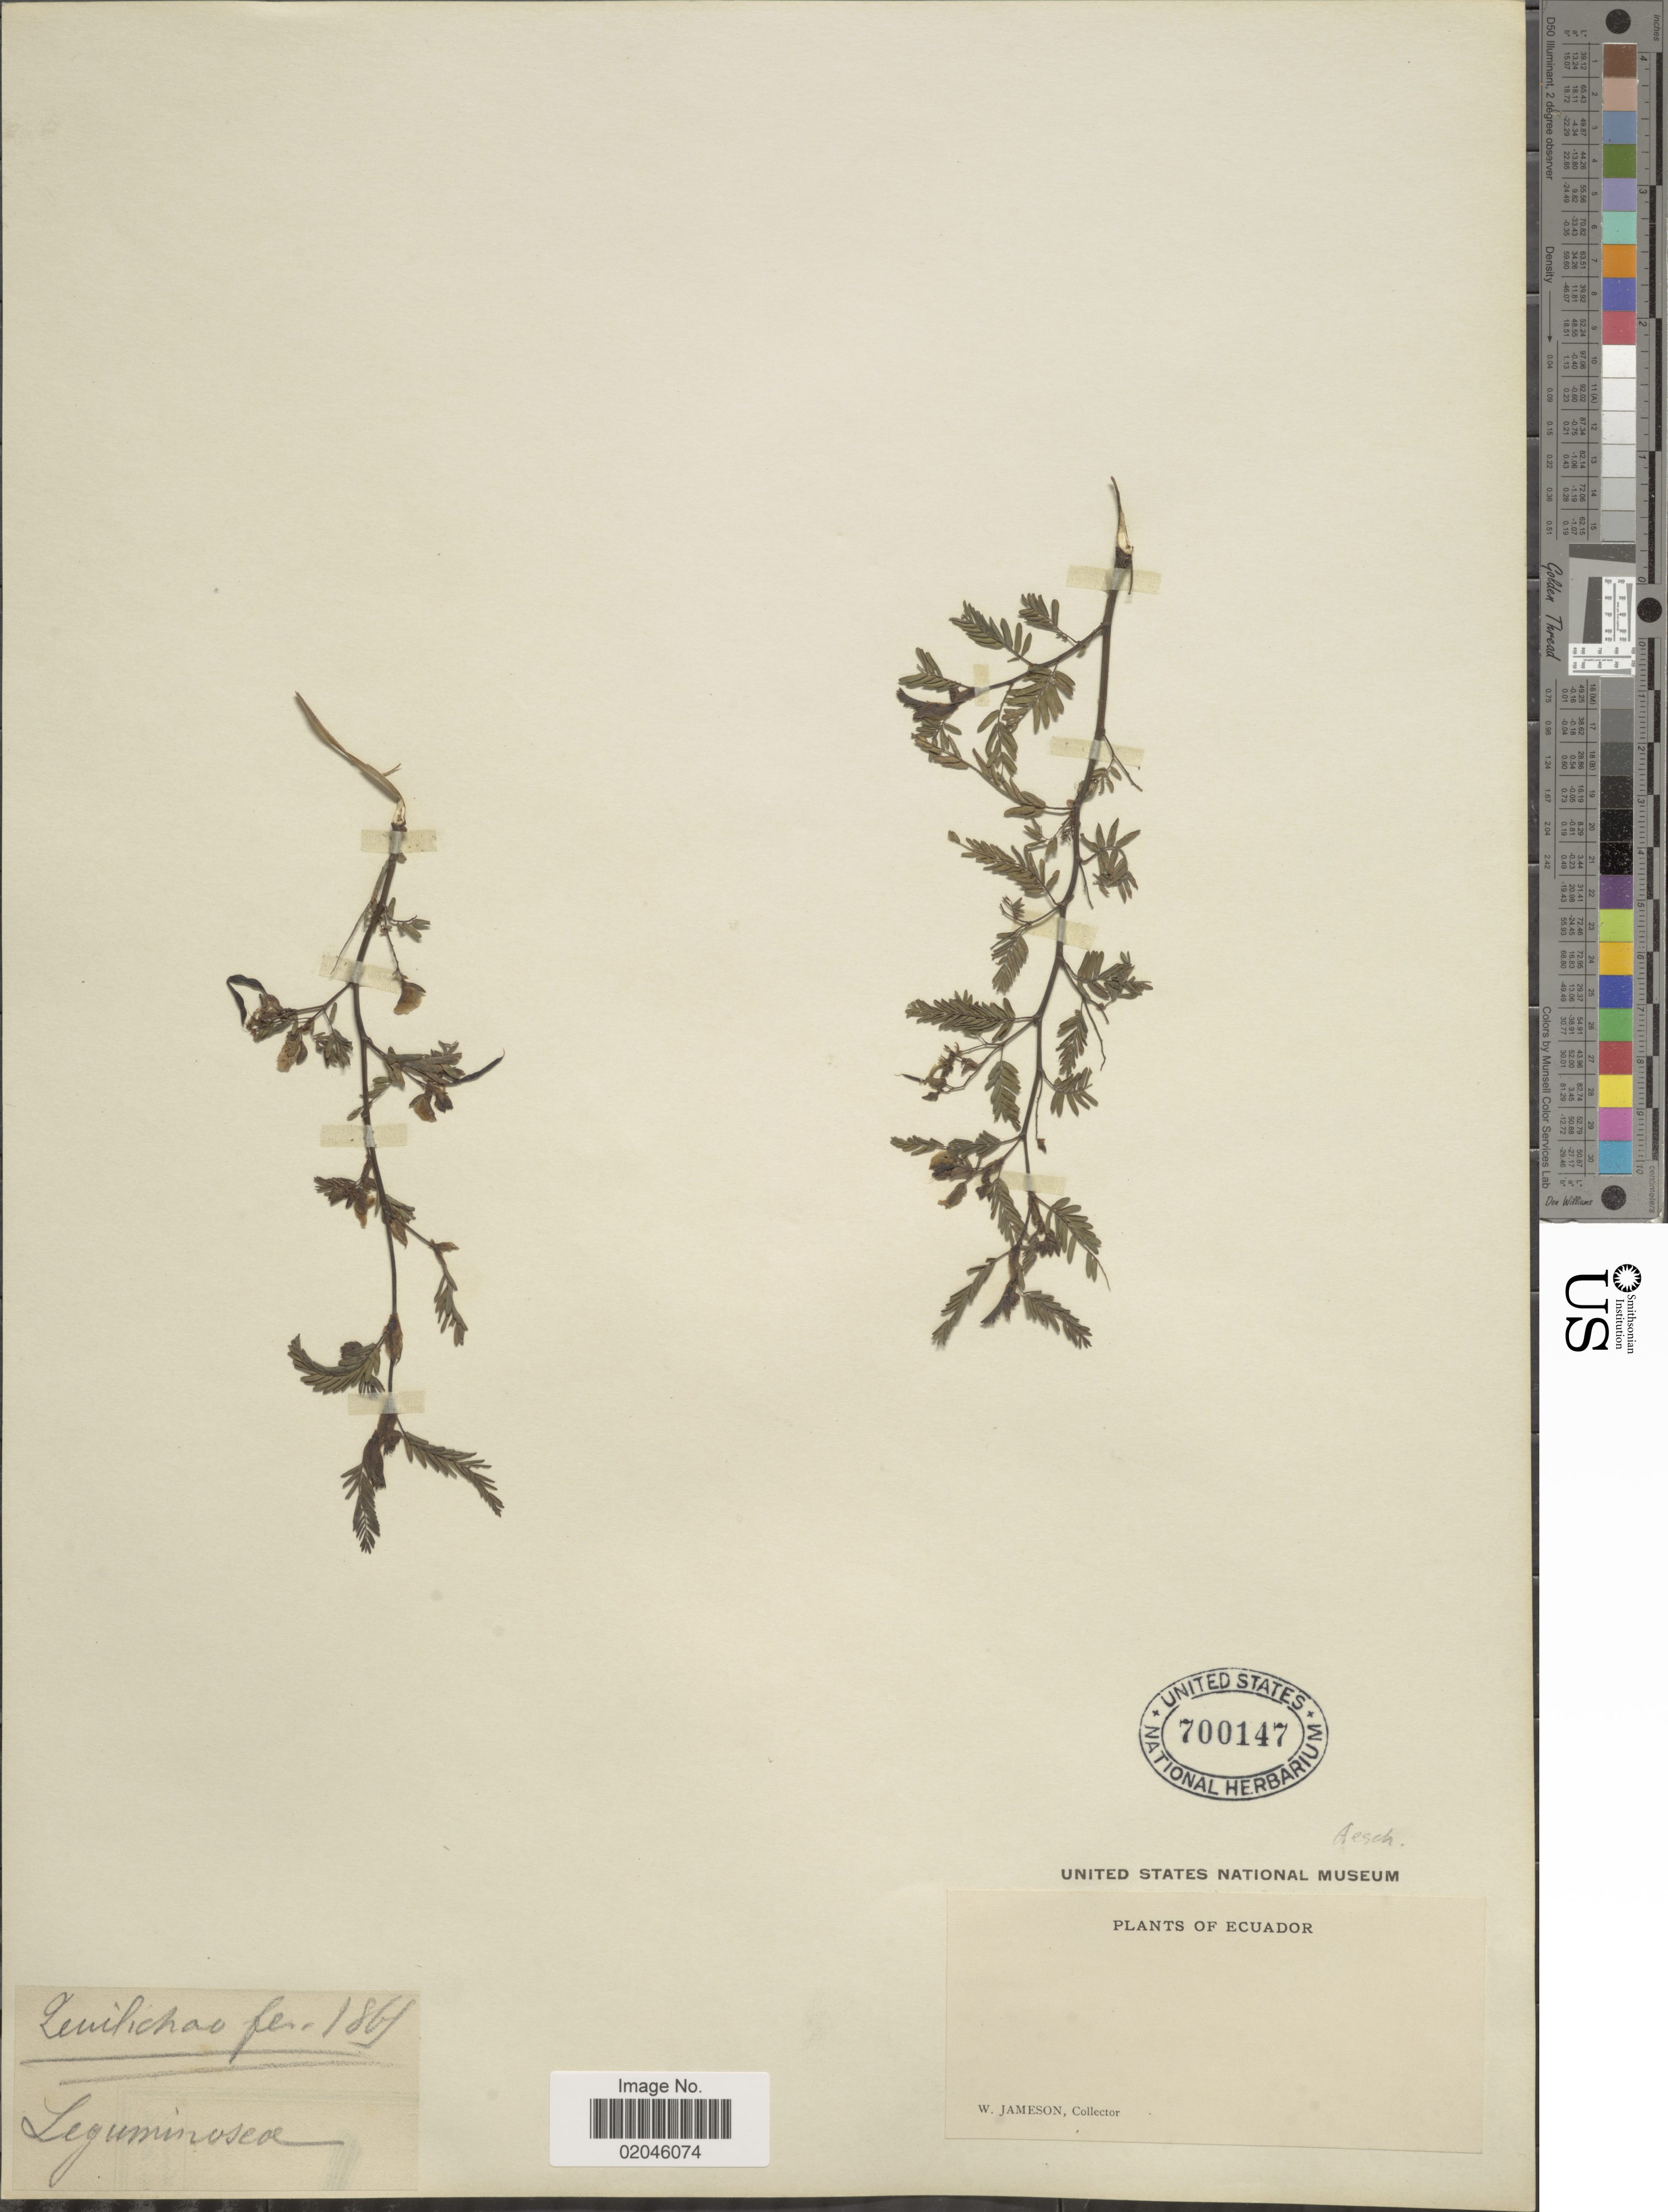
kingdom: Plantae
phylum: Tracheophyta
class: Magnoliopsida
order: Fabales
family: Fabaceae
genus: Aeschynomene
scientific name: Aeschynomene sensitiva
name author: Sw.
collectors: W. Jameson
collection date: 1869-02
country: Ecuador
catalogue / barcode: US 700147